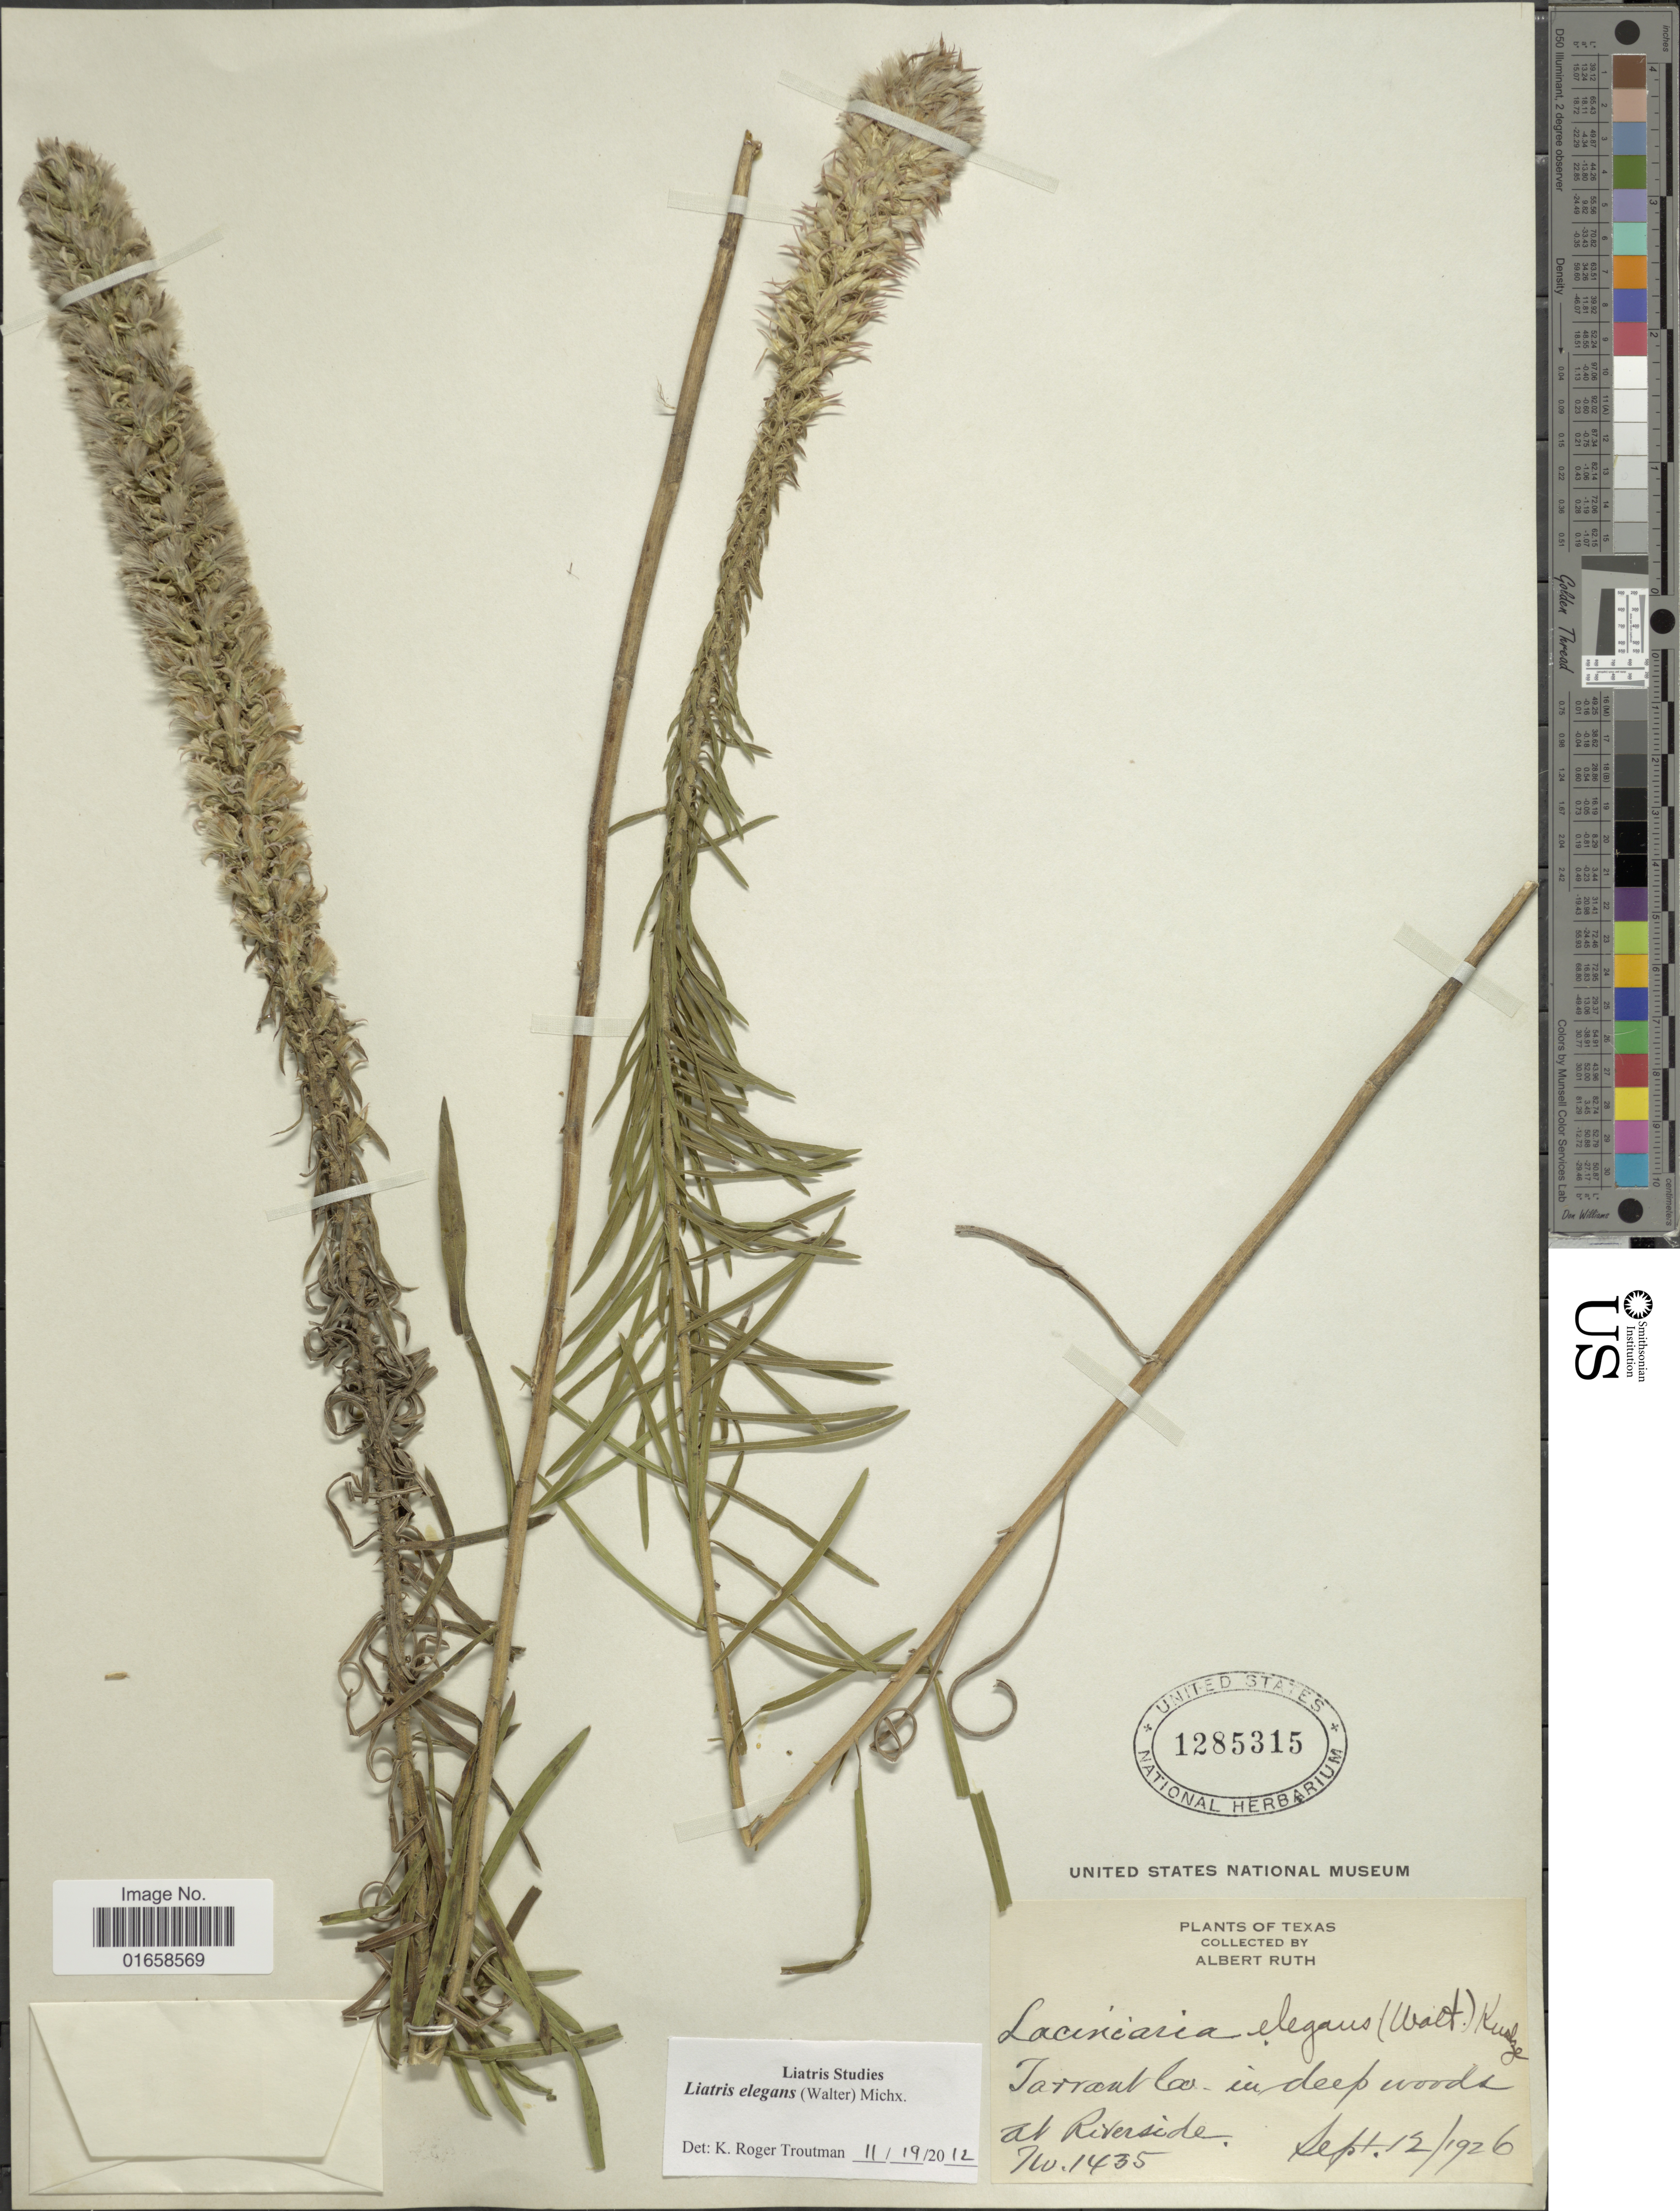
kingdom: Plantae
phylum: Tracheophyta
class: Magnoliopsida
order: Asterales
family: Asteraceae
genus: Liatris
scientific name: Liatris elegans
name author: (Walter) Michx.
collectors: A. Ruth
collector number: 1435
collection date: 1926-09-12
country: United States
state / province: Texas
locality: Tarrant Co., in deep woods at Riverside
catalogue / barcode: US 1285315